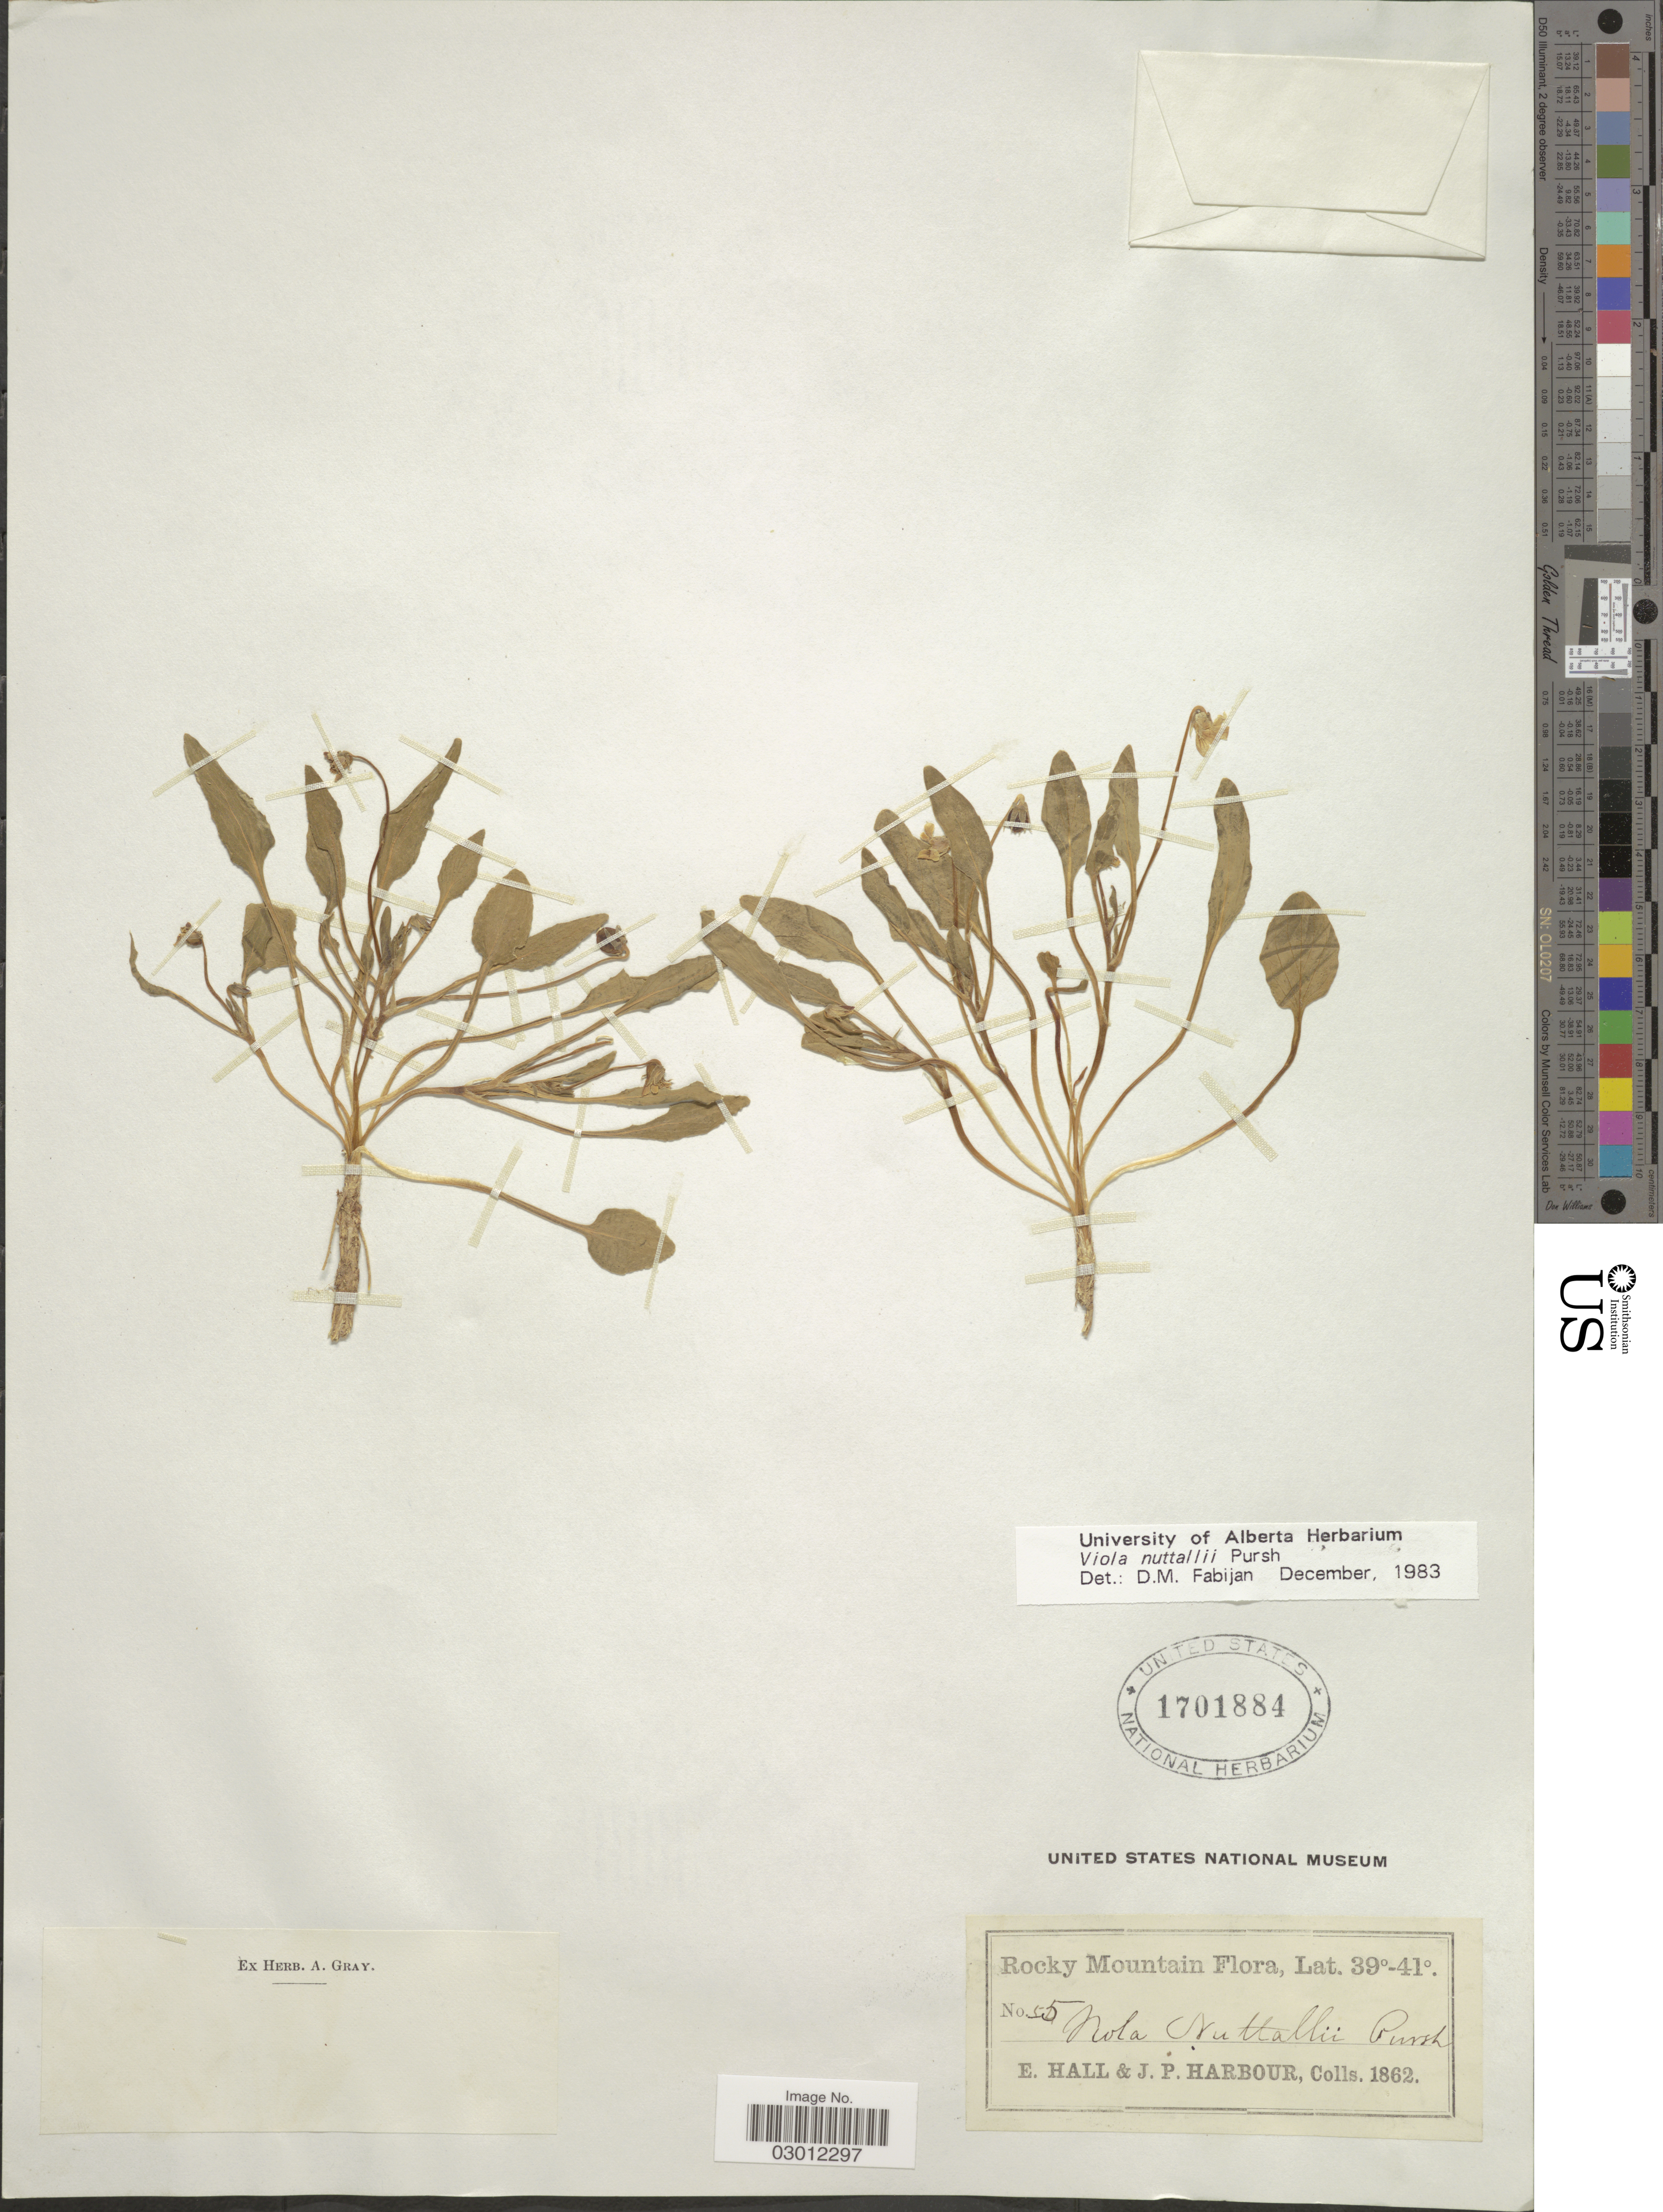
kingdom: Plantae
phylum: Tracheophyta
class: Magnoliopsida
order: Malpighiales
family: Violaceae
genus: Viola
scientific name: Viola nuttallii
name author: Pursh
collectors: E. Hall & J. Harbour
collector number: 55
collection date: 1862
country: United States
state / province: Colorado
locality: Rocky Mtns.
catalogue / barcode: US 1701884